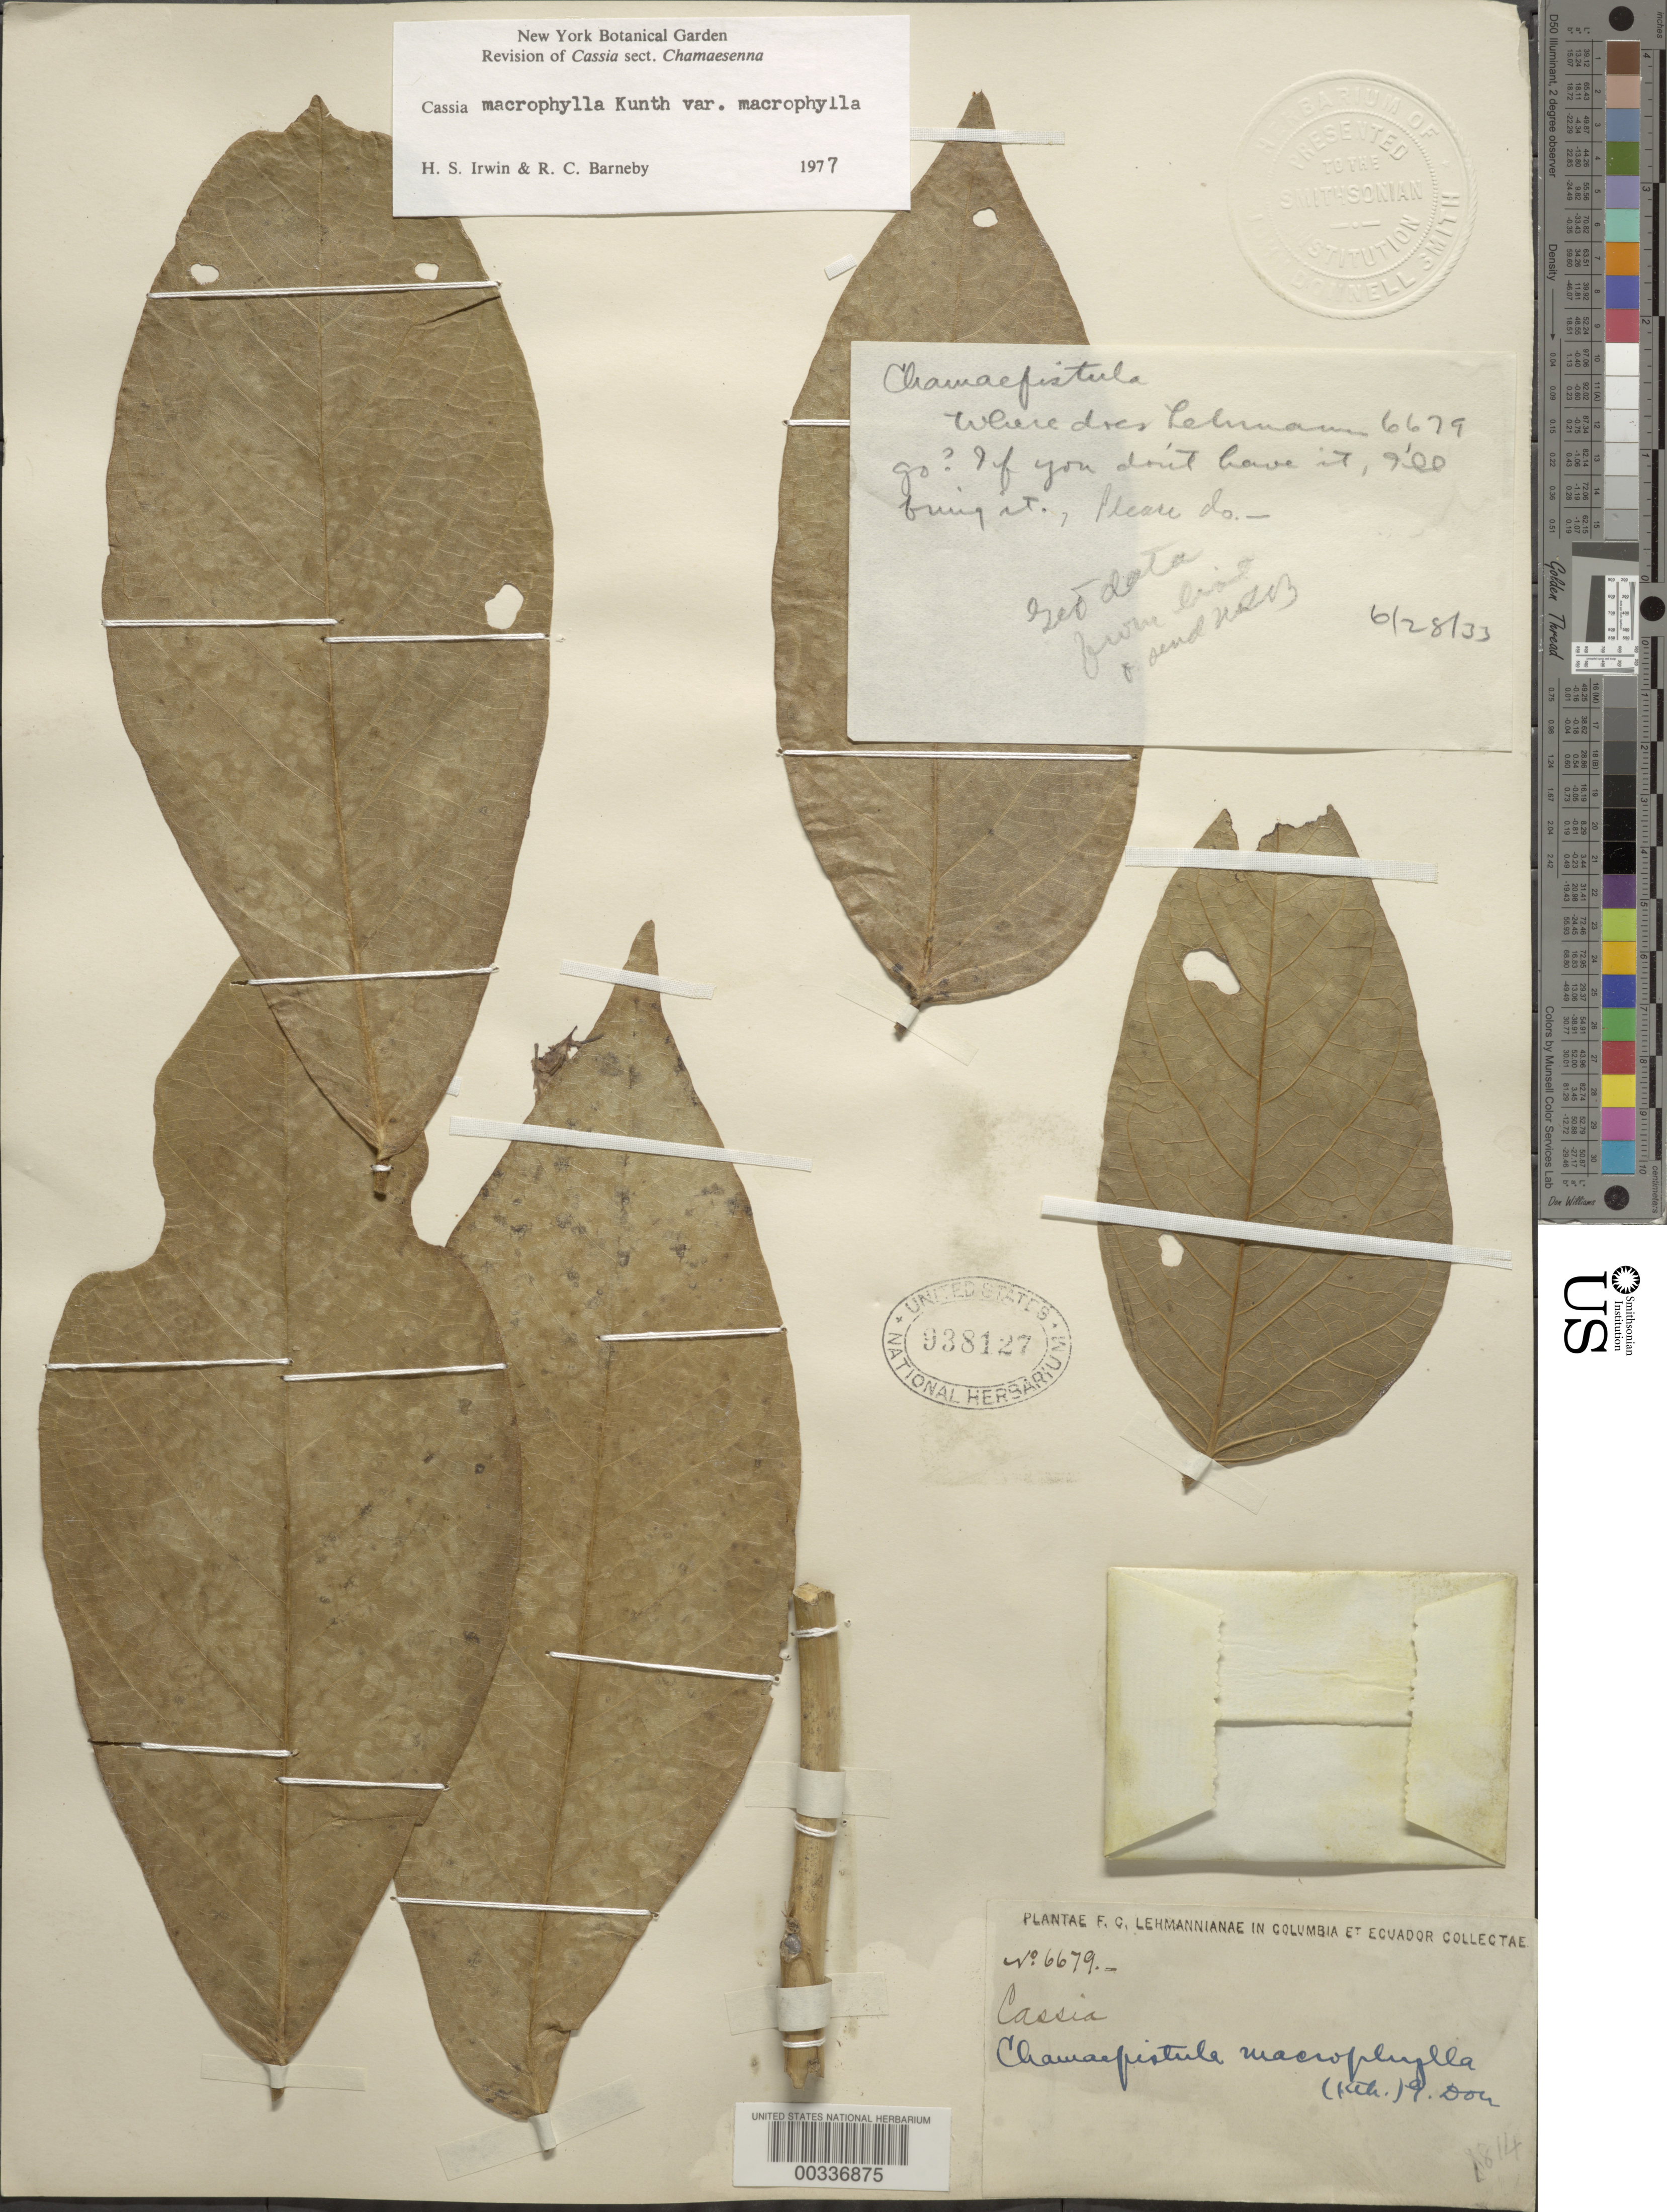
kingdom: Plantae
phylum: Tracheophyta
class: Magnoliopsida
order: Fabales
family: Fabaceae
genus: Senna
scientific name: Senna macrophylla var. macrophylla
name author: (Kunth) H.S. Irwin & Barneby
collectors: F. C. Lehmann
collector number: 6679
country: Colombia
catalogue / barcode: US 938127